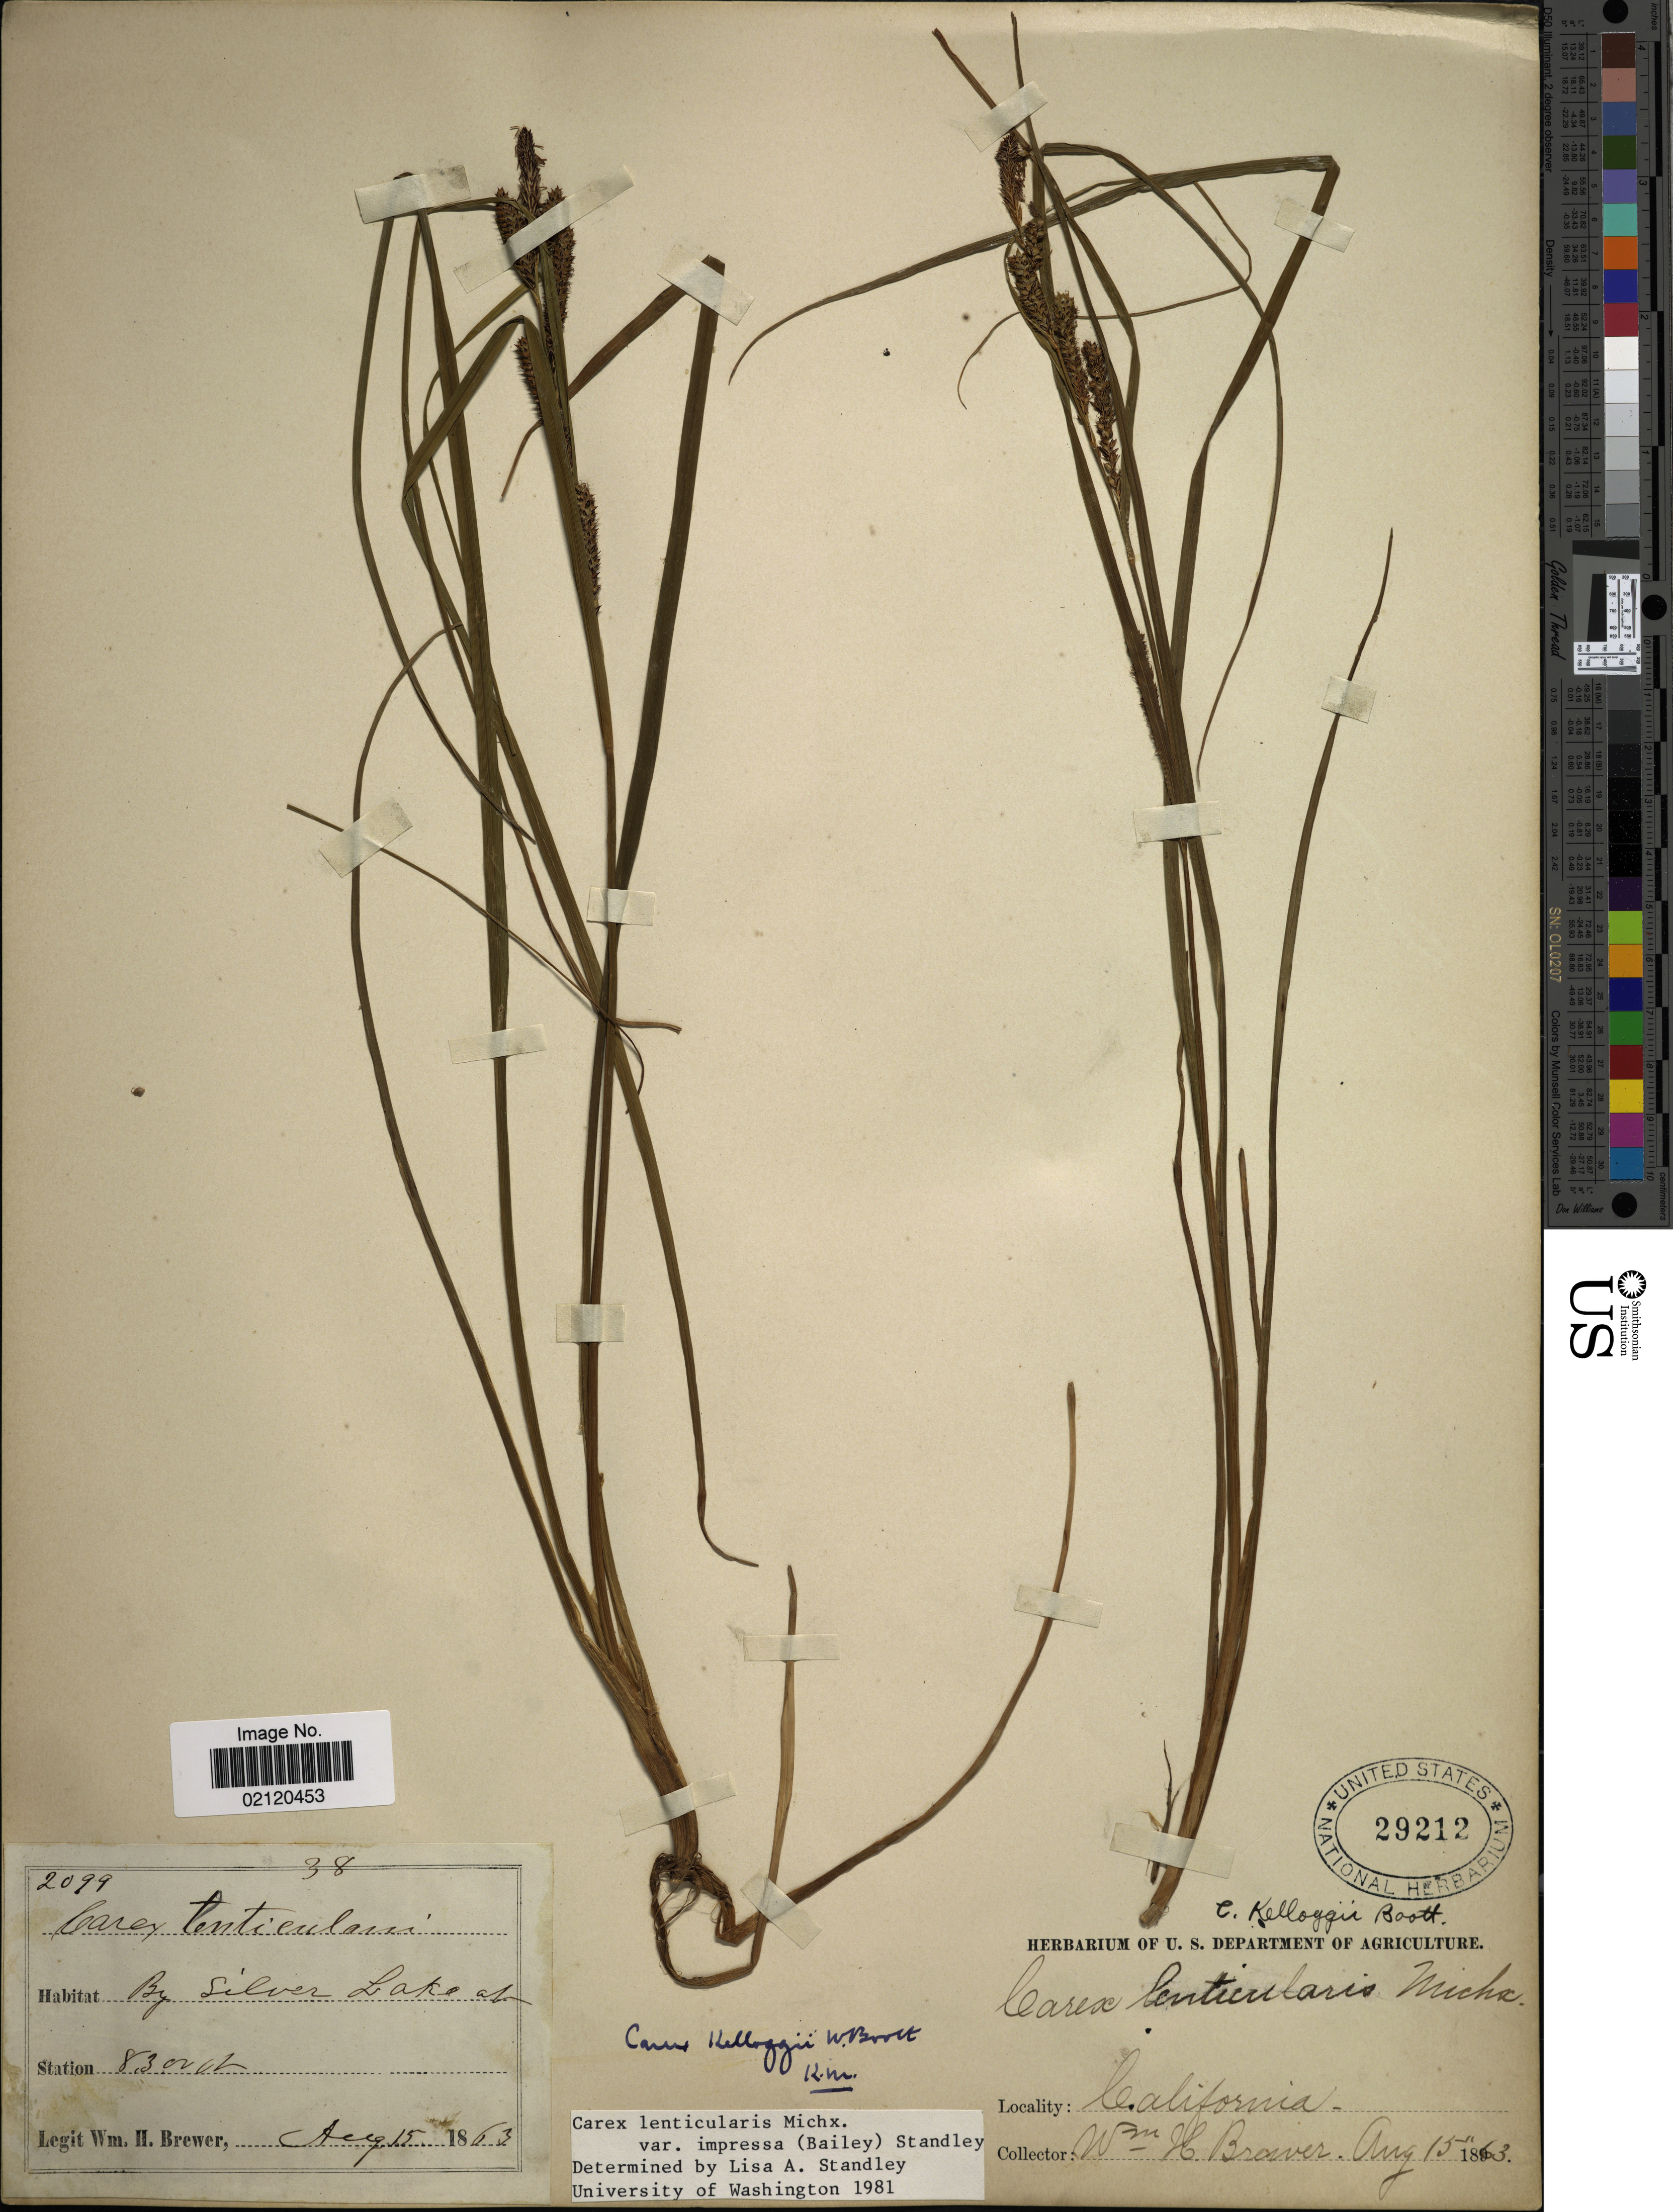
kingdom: Plantae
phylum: Tracheophyta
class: Liliopsida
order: Poales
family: Cyperaceae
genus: Carex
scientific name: Carex kelloggii var. impressa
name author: (L.H. Bailey) B.L. Wilson & Otting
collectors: W. H. Brewer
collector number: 2099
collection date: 1863-08-15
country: United States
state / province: California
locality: By Silver Lake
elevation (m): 2530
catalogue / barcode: US 29212